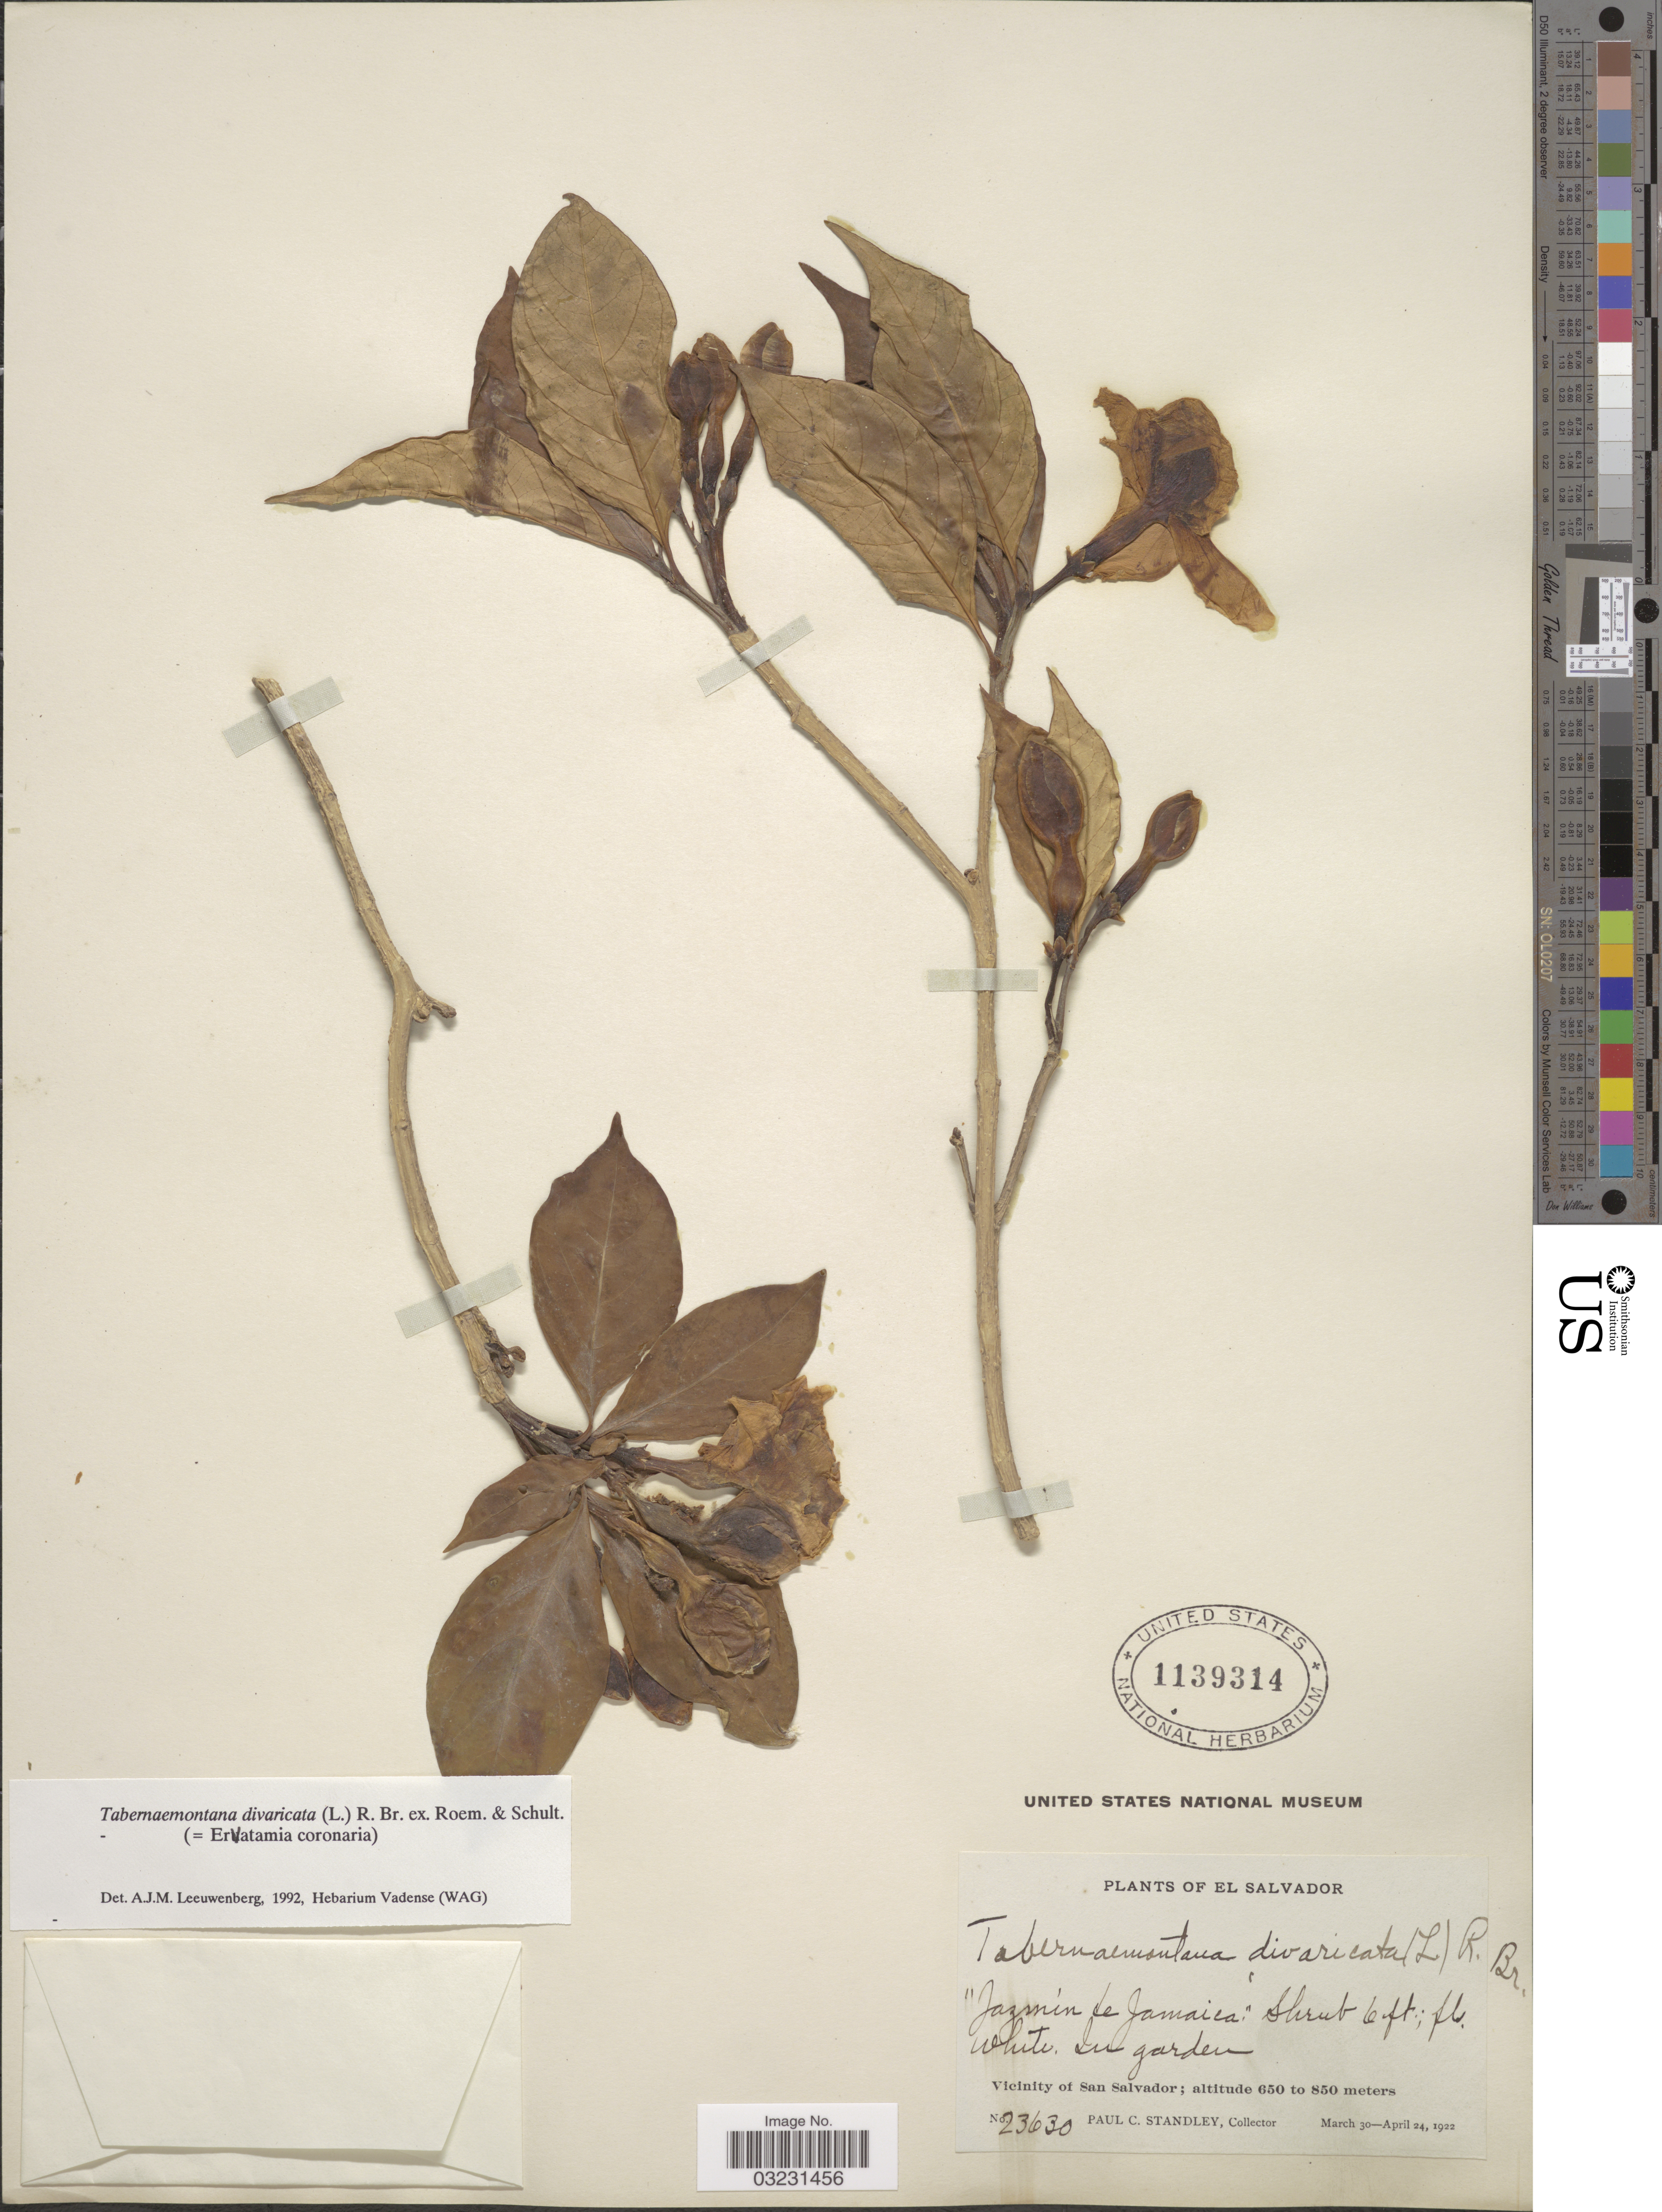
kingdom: Plantae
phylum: Tracheophyta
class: Magnoliopsida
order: Gentianales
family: Apocynaceae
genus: Tabernaemontana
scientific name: Tabernaemontana divaricata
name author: (L.) R. Br. ex Roem. & Schult.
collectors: P. C. Standley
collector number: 23630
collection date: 1922-03-30/1922-04-24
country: El Salvador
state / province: San Salvador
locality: In garden. Vicinity of San Salvador.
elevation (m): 650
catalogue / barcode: US 1139314